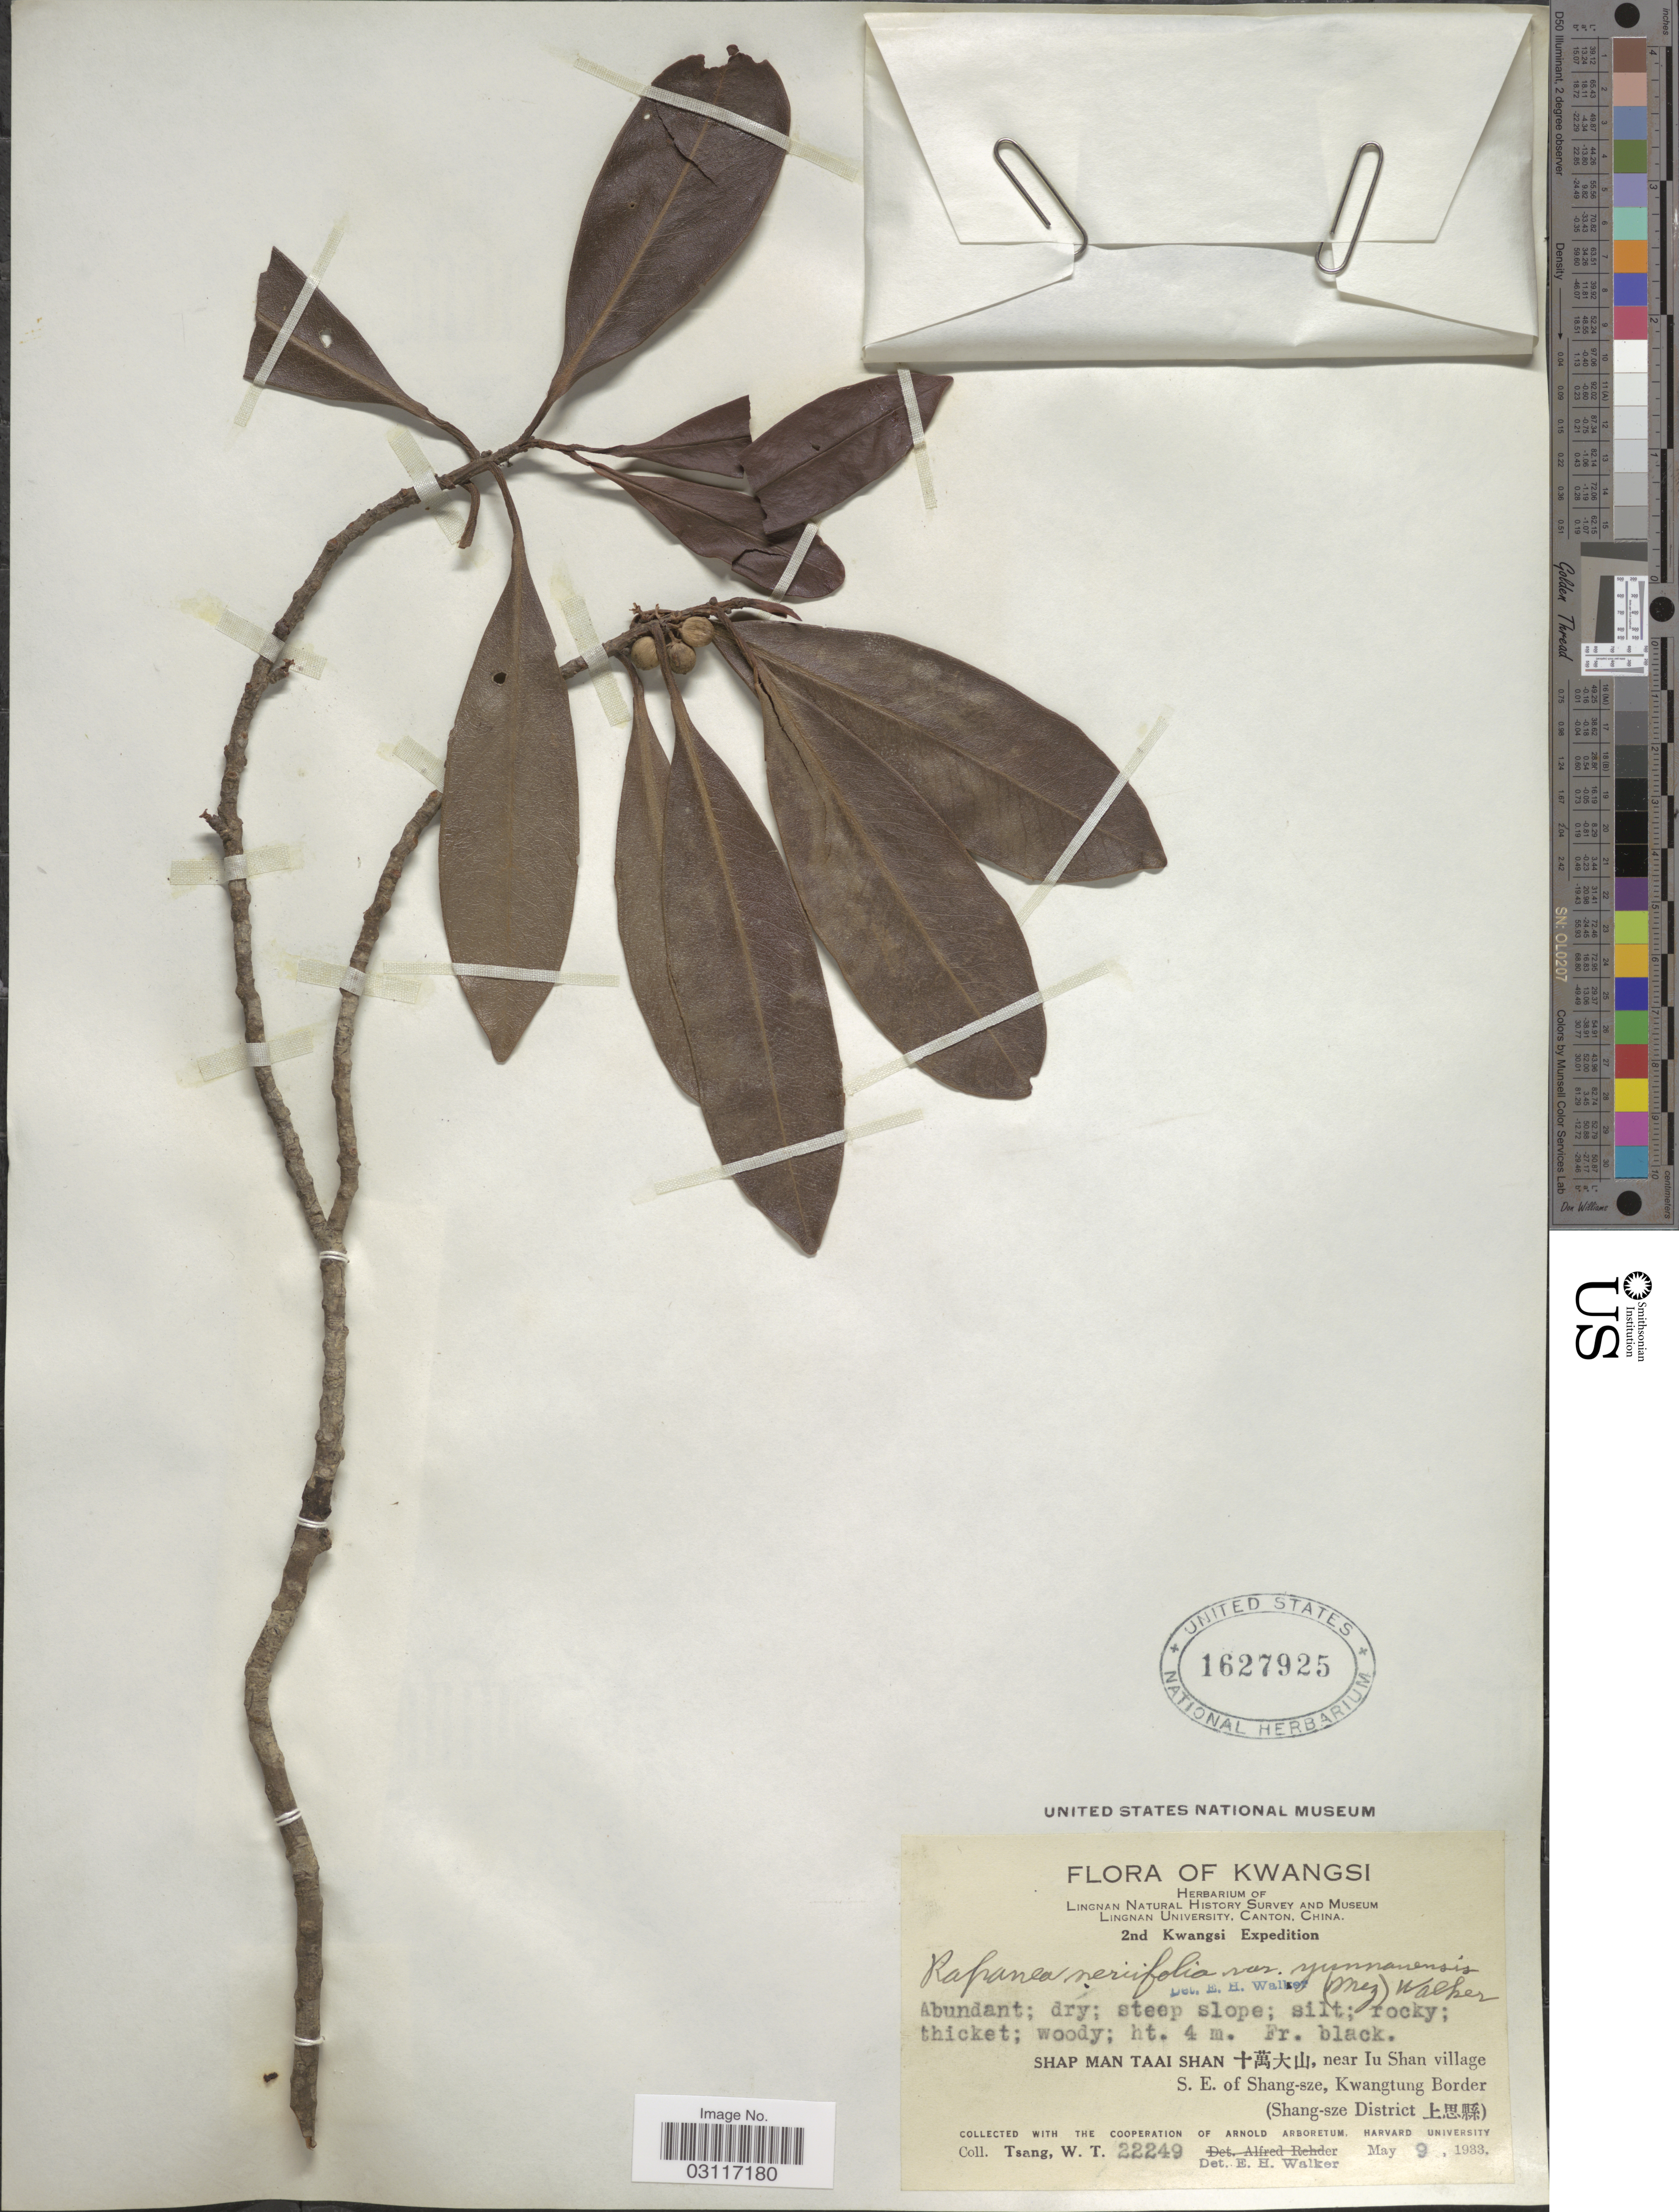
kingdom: Plantae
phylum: Tracheophyta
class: Magnoliopsida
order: Ericales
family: Primulaceae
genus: Myrsine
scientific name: Myrsine seguinii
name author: H. Lév.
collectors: W. T. Tsang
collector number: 22249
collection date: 1933-05-09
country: China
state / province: Guangxi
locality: Kwangsi. Shap Man Taai Shan, near Iu Shan village. S.E. of Shang-sze, Kwangtung Border (Shang-sze District).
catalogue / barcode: US 1627925